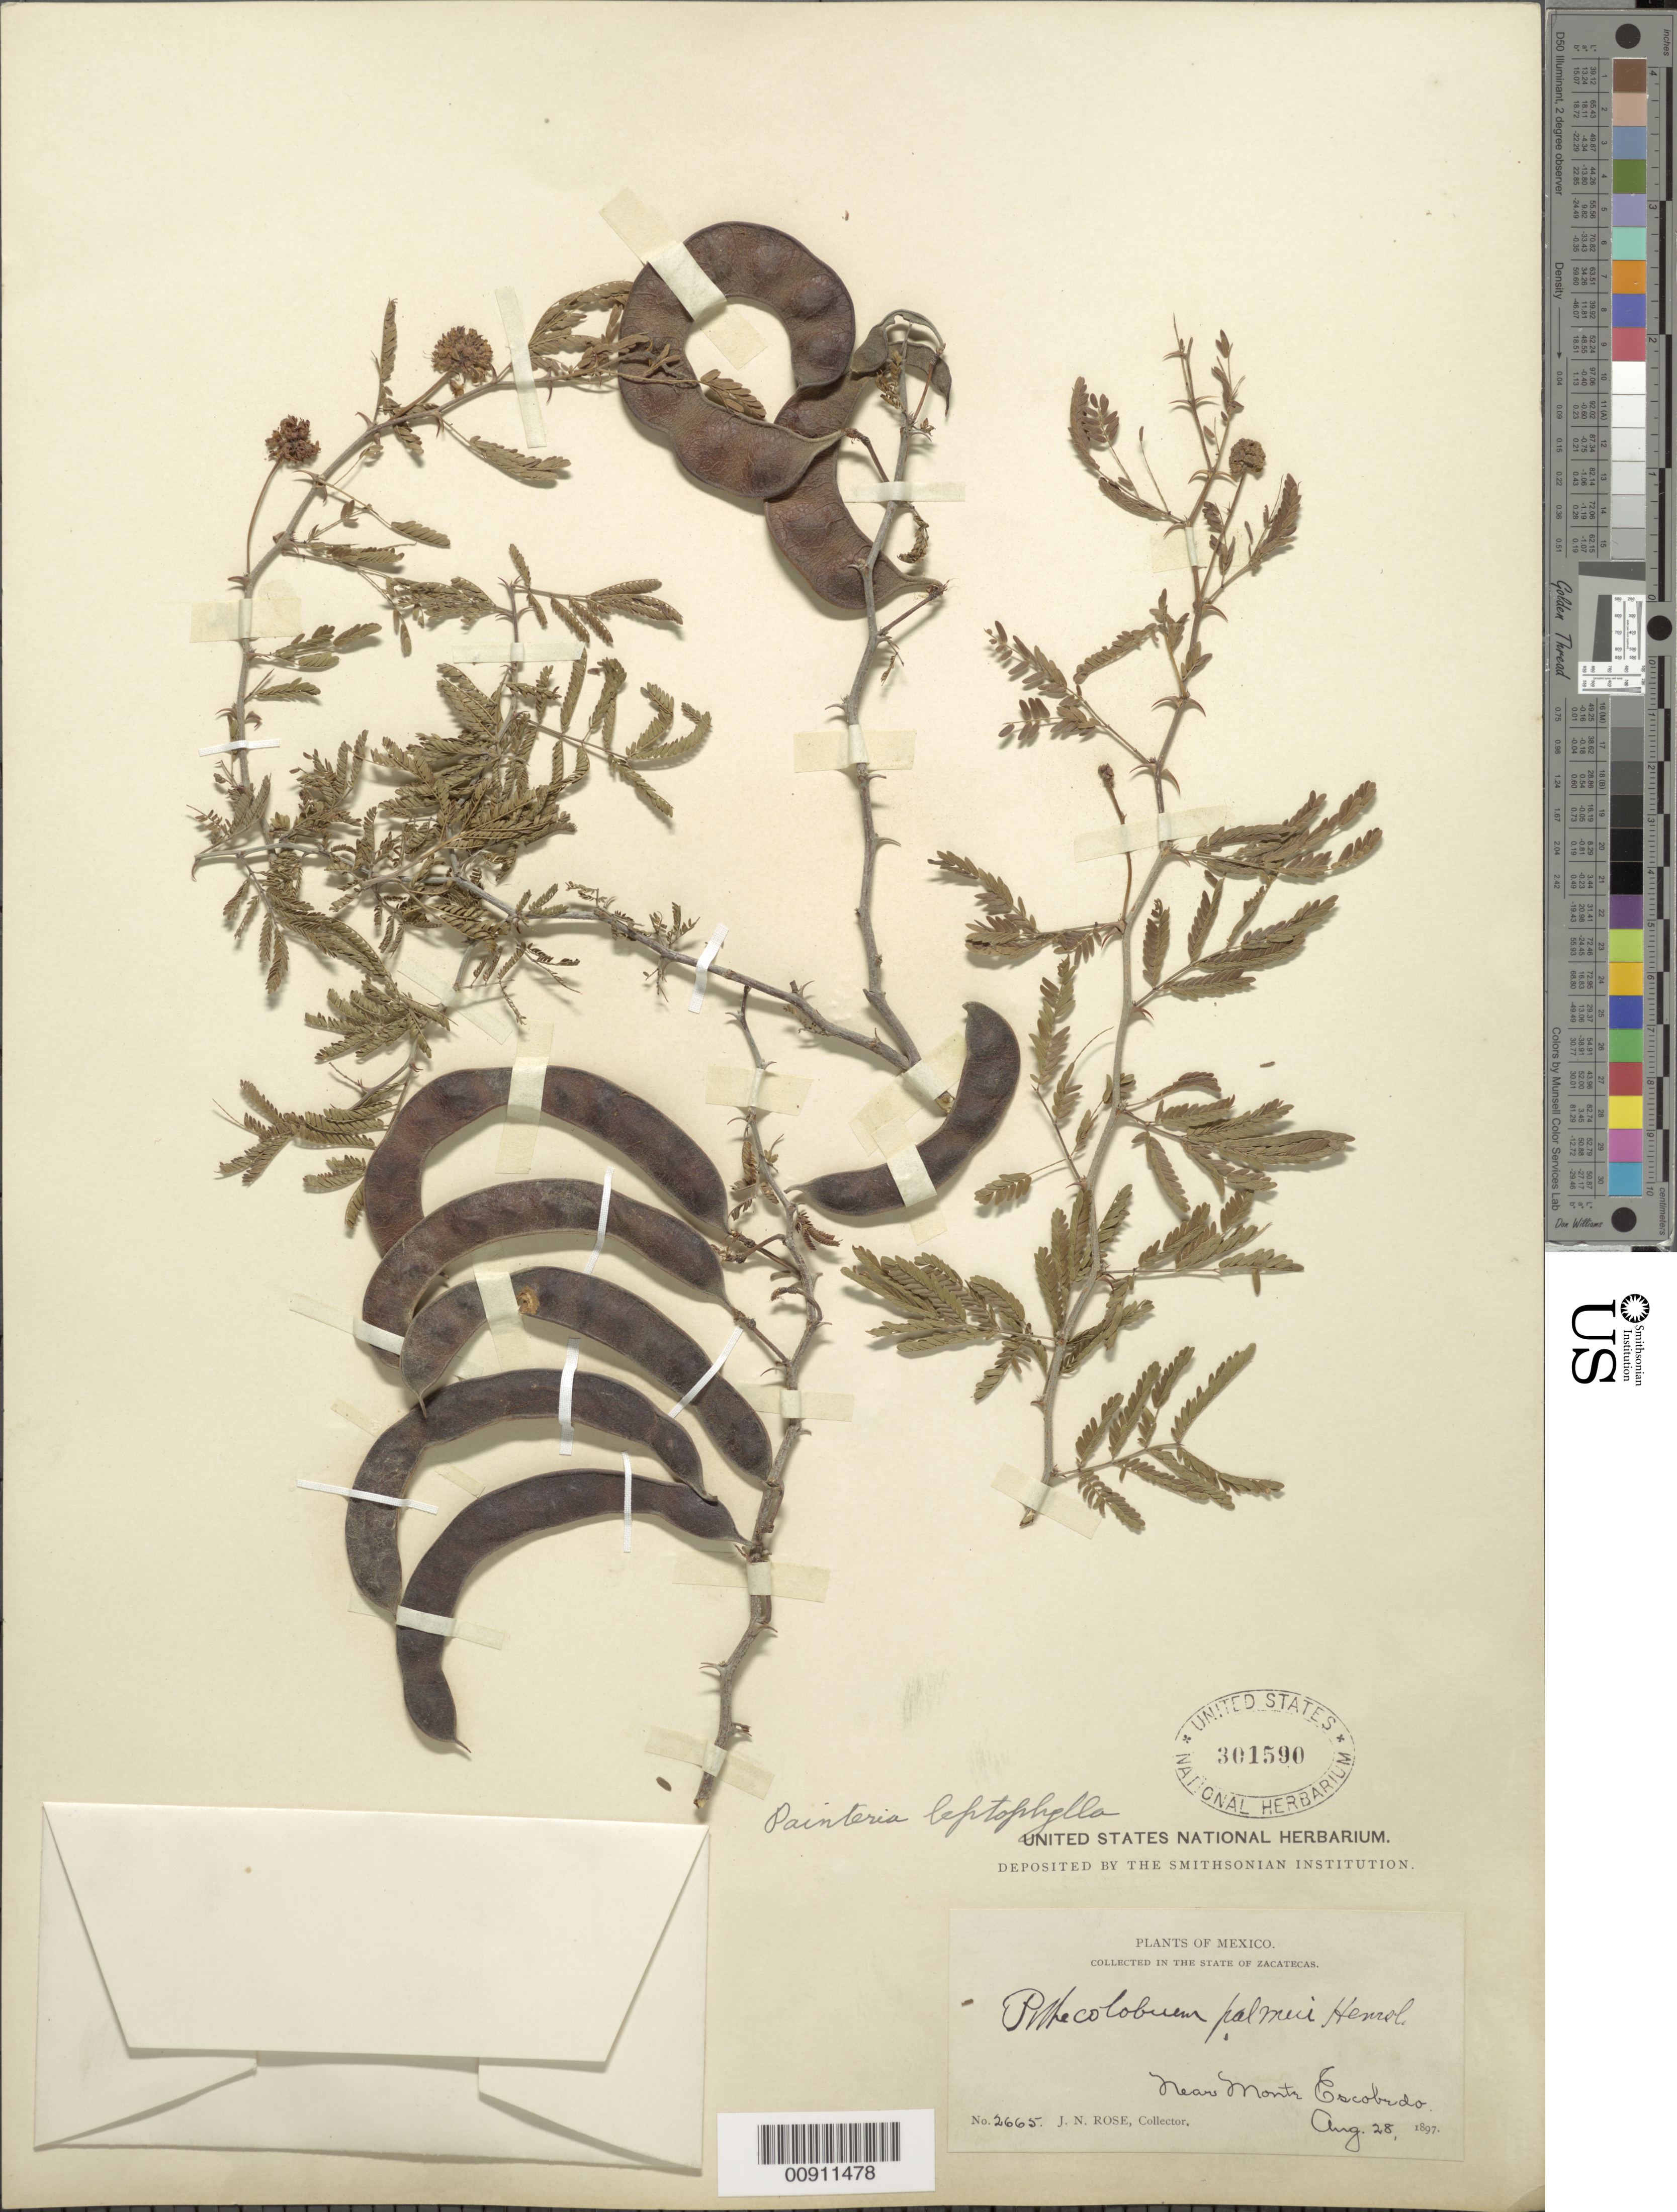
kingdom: Plantae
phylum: Tracheophyta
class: Magnoliopsida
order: Fabales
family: Fabaceae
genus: Ricoa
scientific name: Ricoa leptophylla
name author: (DC.) Duno & Torke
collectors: J. N. Rose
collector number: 2665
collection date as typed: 28 Aug 1897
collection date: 1897-08-28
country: Mexico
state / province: Zacatecas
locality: Near Monte Escobedo.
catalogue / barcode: US 301590